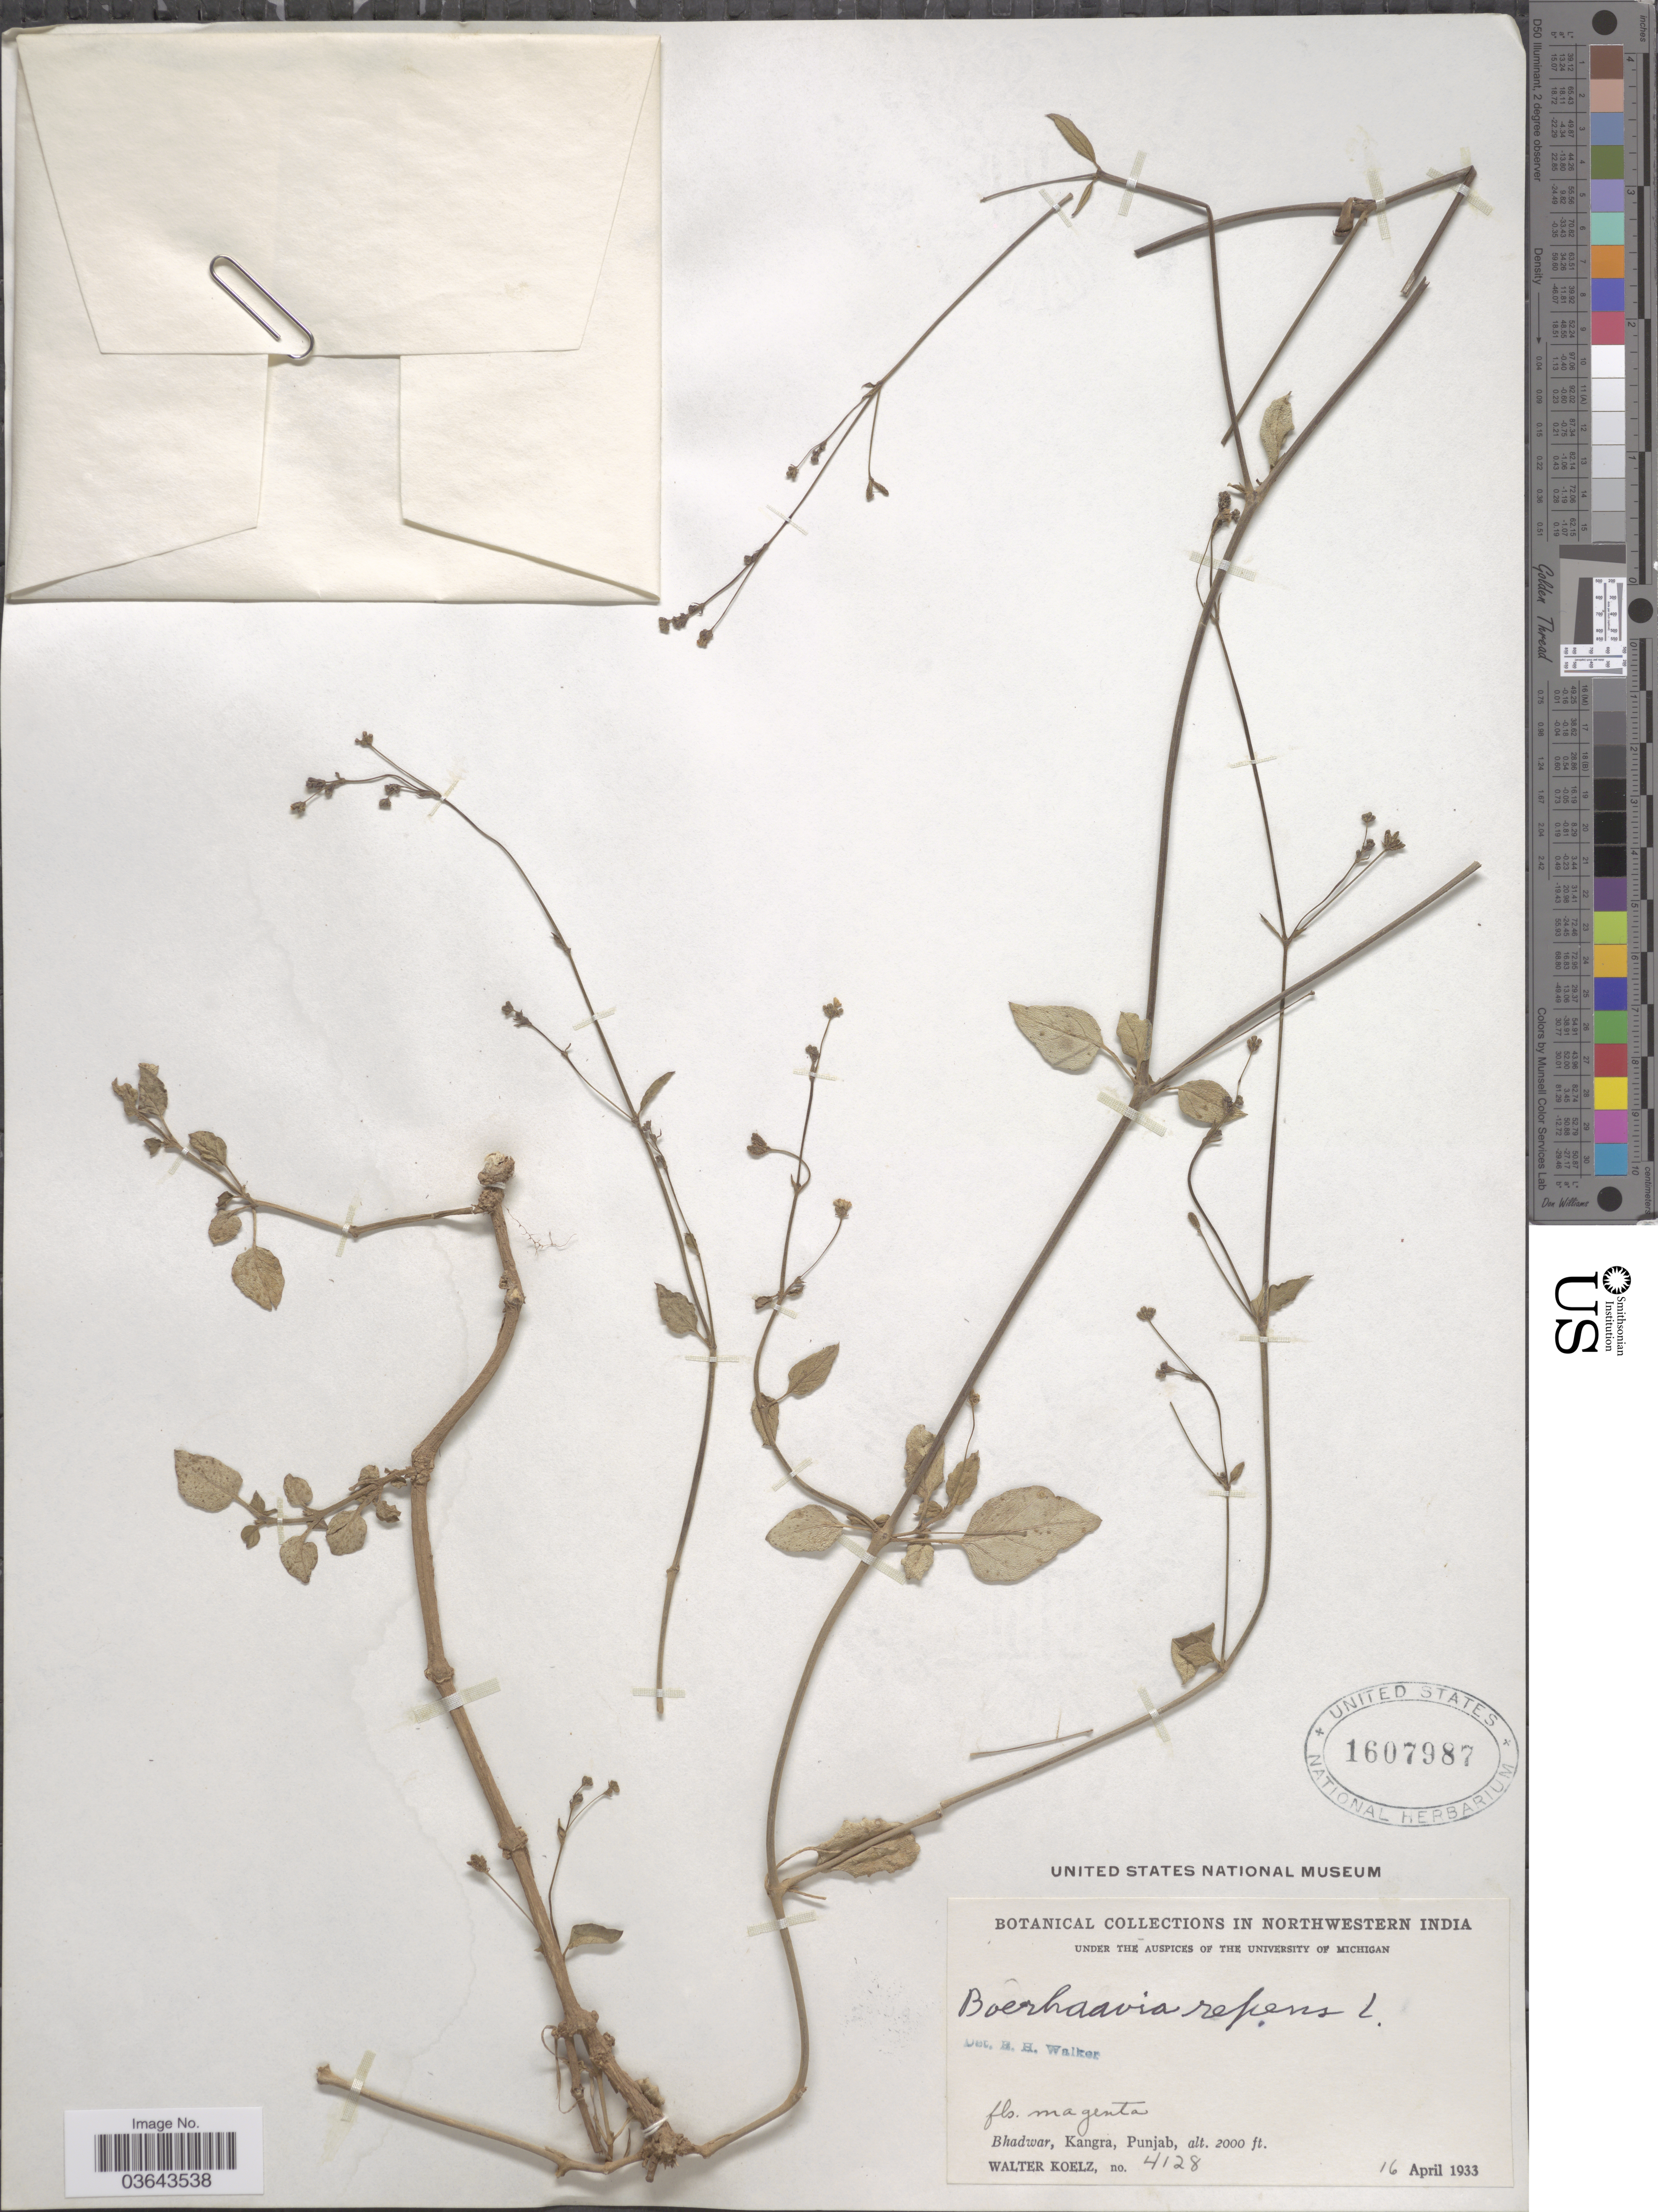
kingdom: Plantae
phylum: Tracheophyta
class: Magnoliopsida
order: Caryophyllales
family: Nyctaginaceae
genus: Boerhavia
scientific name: Boerhavia repens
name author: L.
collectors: W. N. Koelz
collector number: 4128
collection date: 1933-04-16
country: India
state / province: Punjab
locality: Northwestern India. Bhadwar, Kangra.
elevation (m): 610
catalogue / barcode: US 1607987